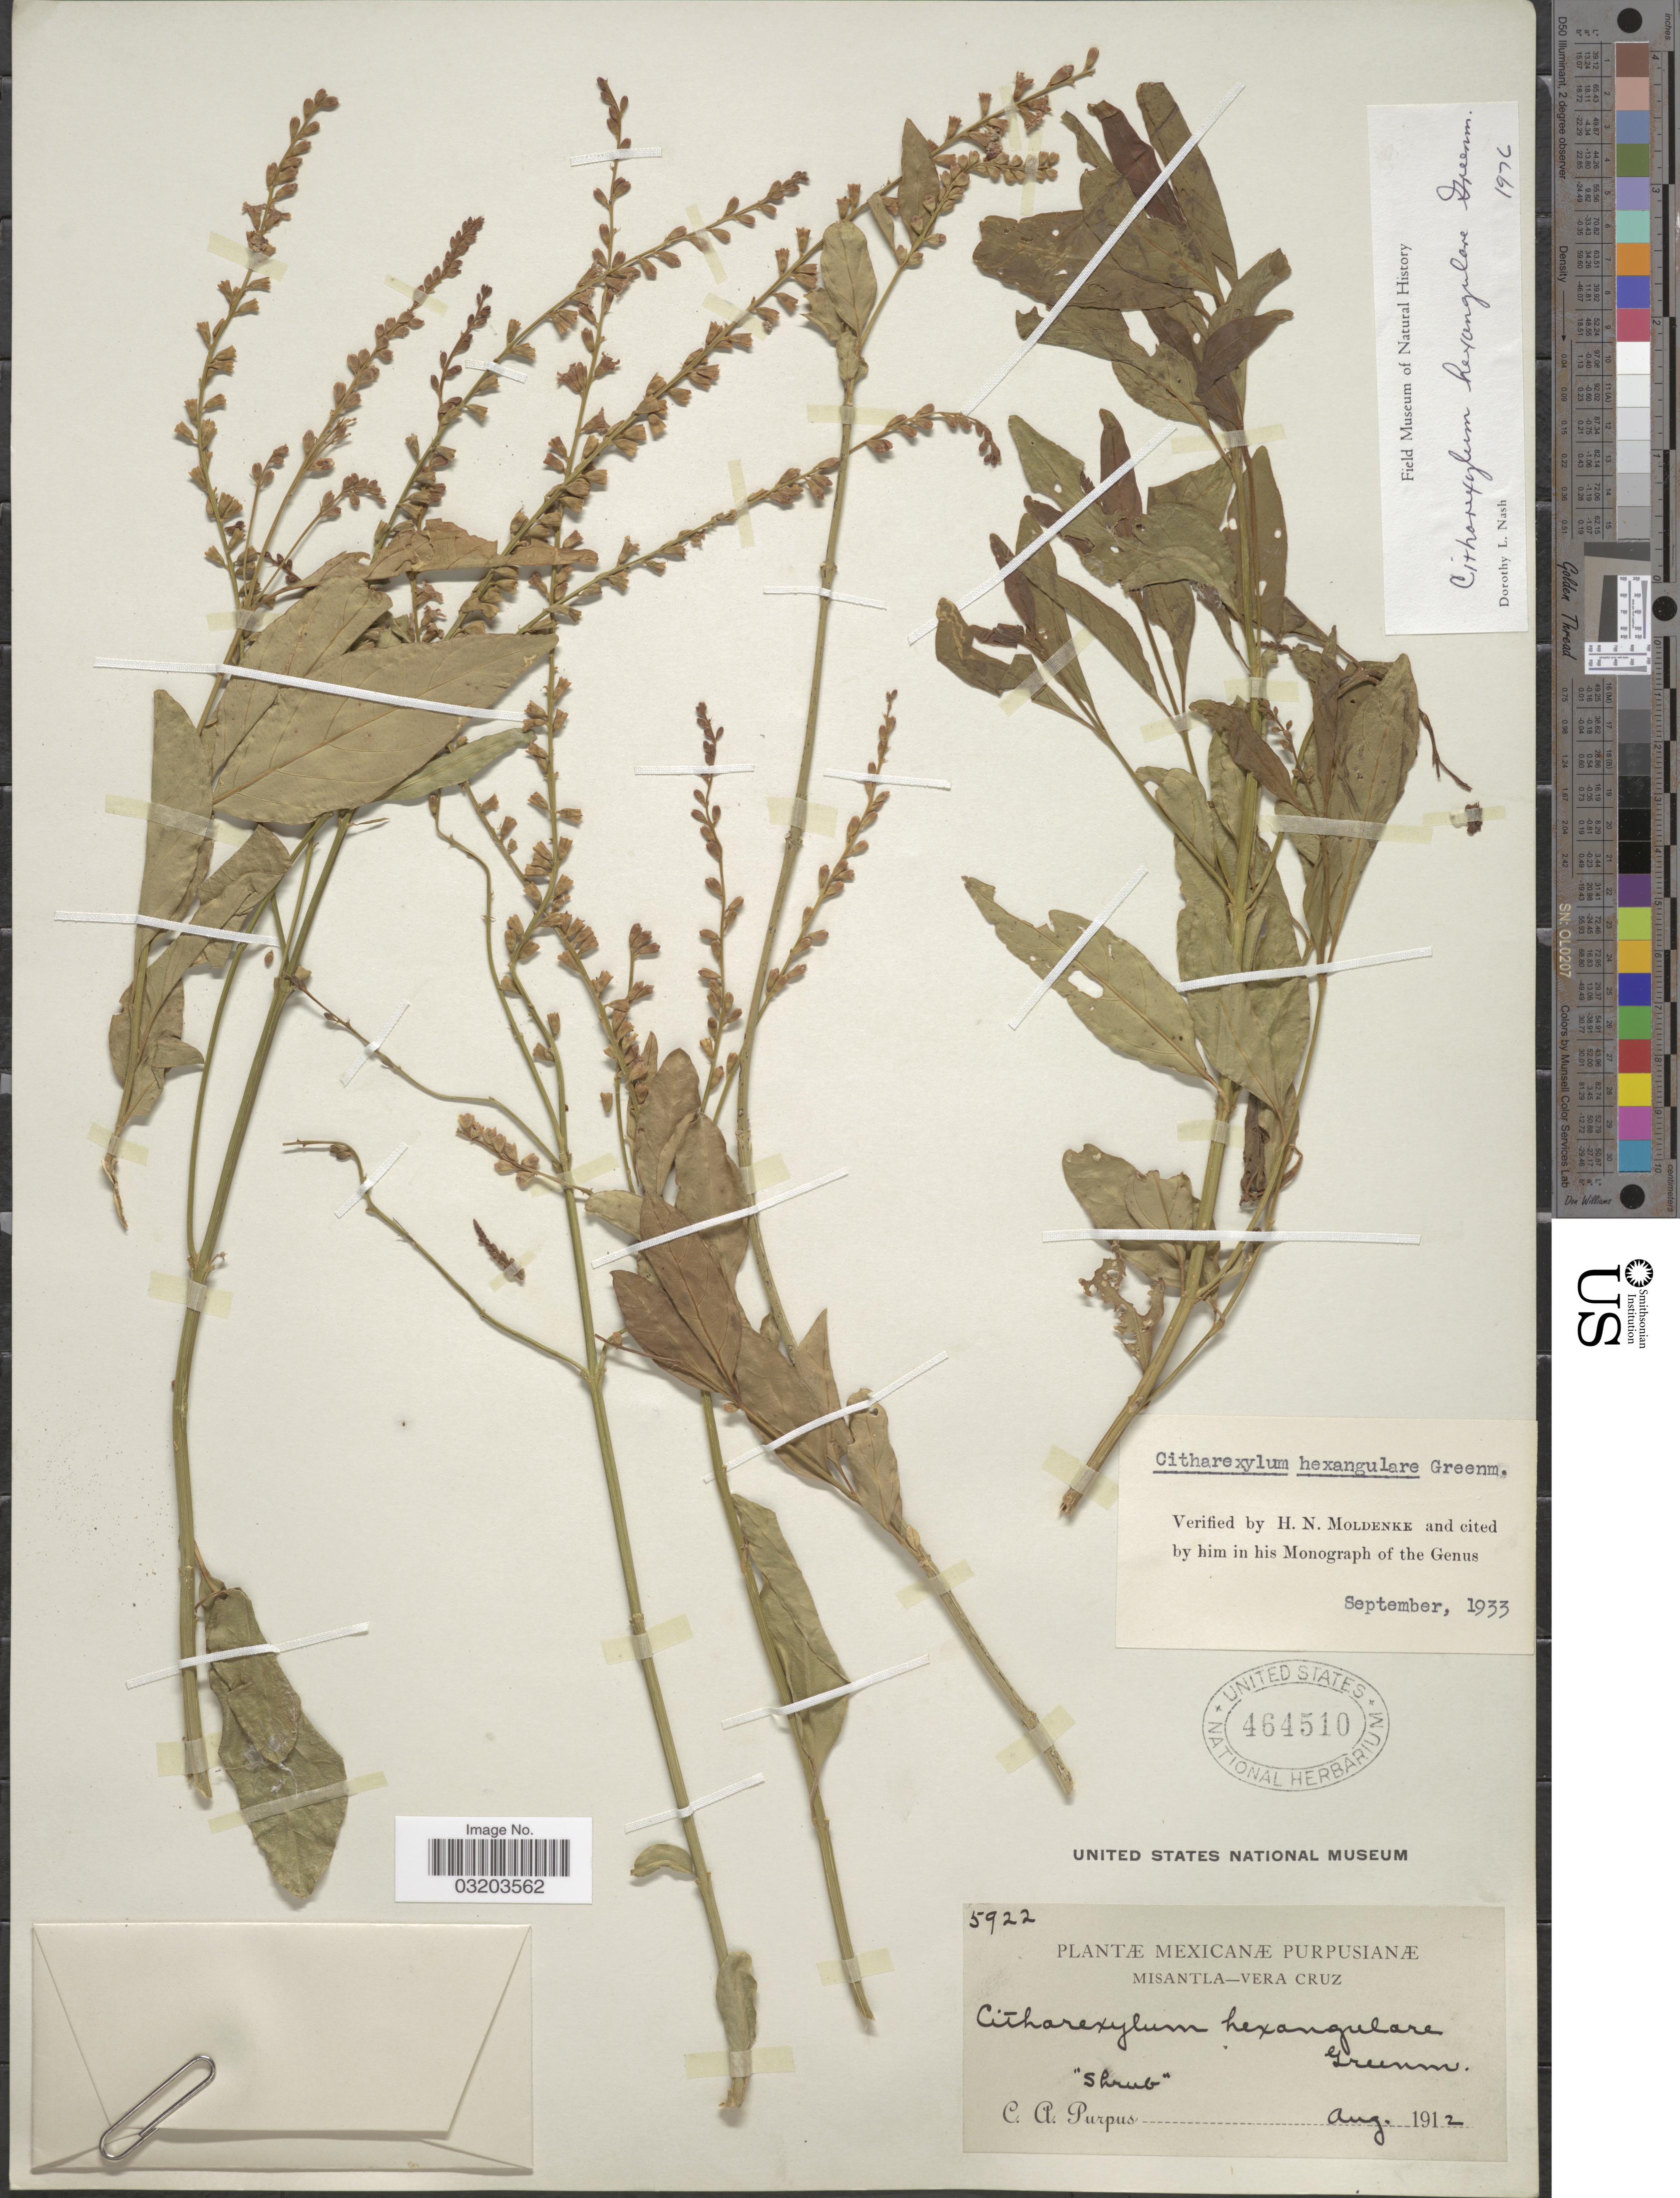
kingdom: Plantae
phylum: Tracheophyta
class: Magnoliopsida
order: Lamiales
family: Verbenaceae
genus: Citharexylum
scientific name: Citharexylum hexangulare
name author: Greenm.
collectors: C. A. Purpus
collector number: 5922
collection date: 1912-08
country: Mexico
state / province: Veracruz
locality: Misantla-Vera Cruz.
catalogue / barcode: US 464510